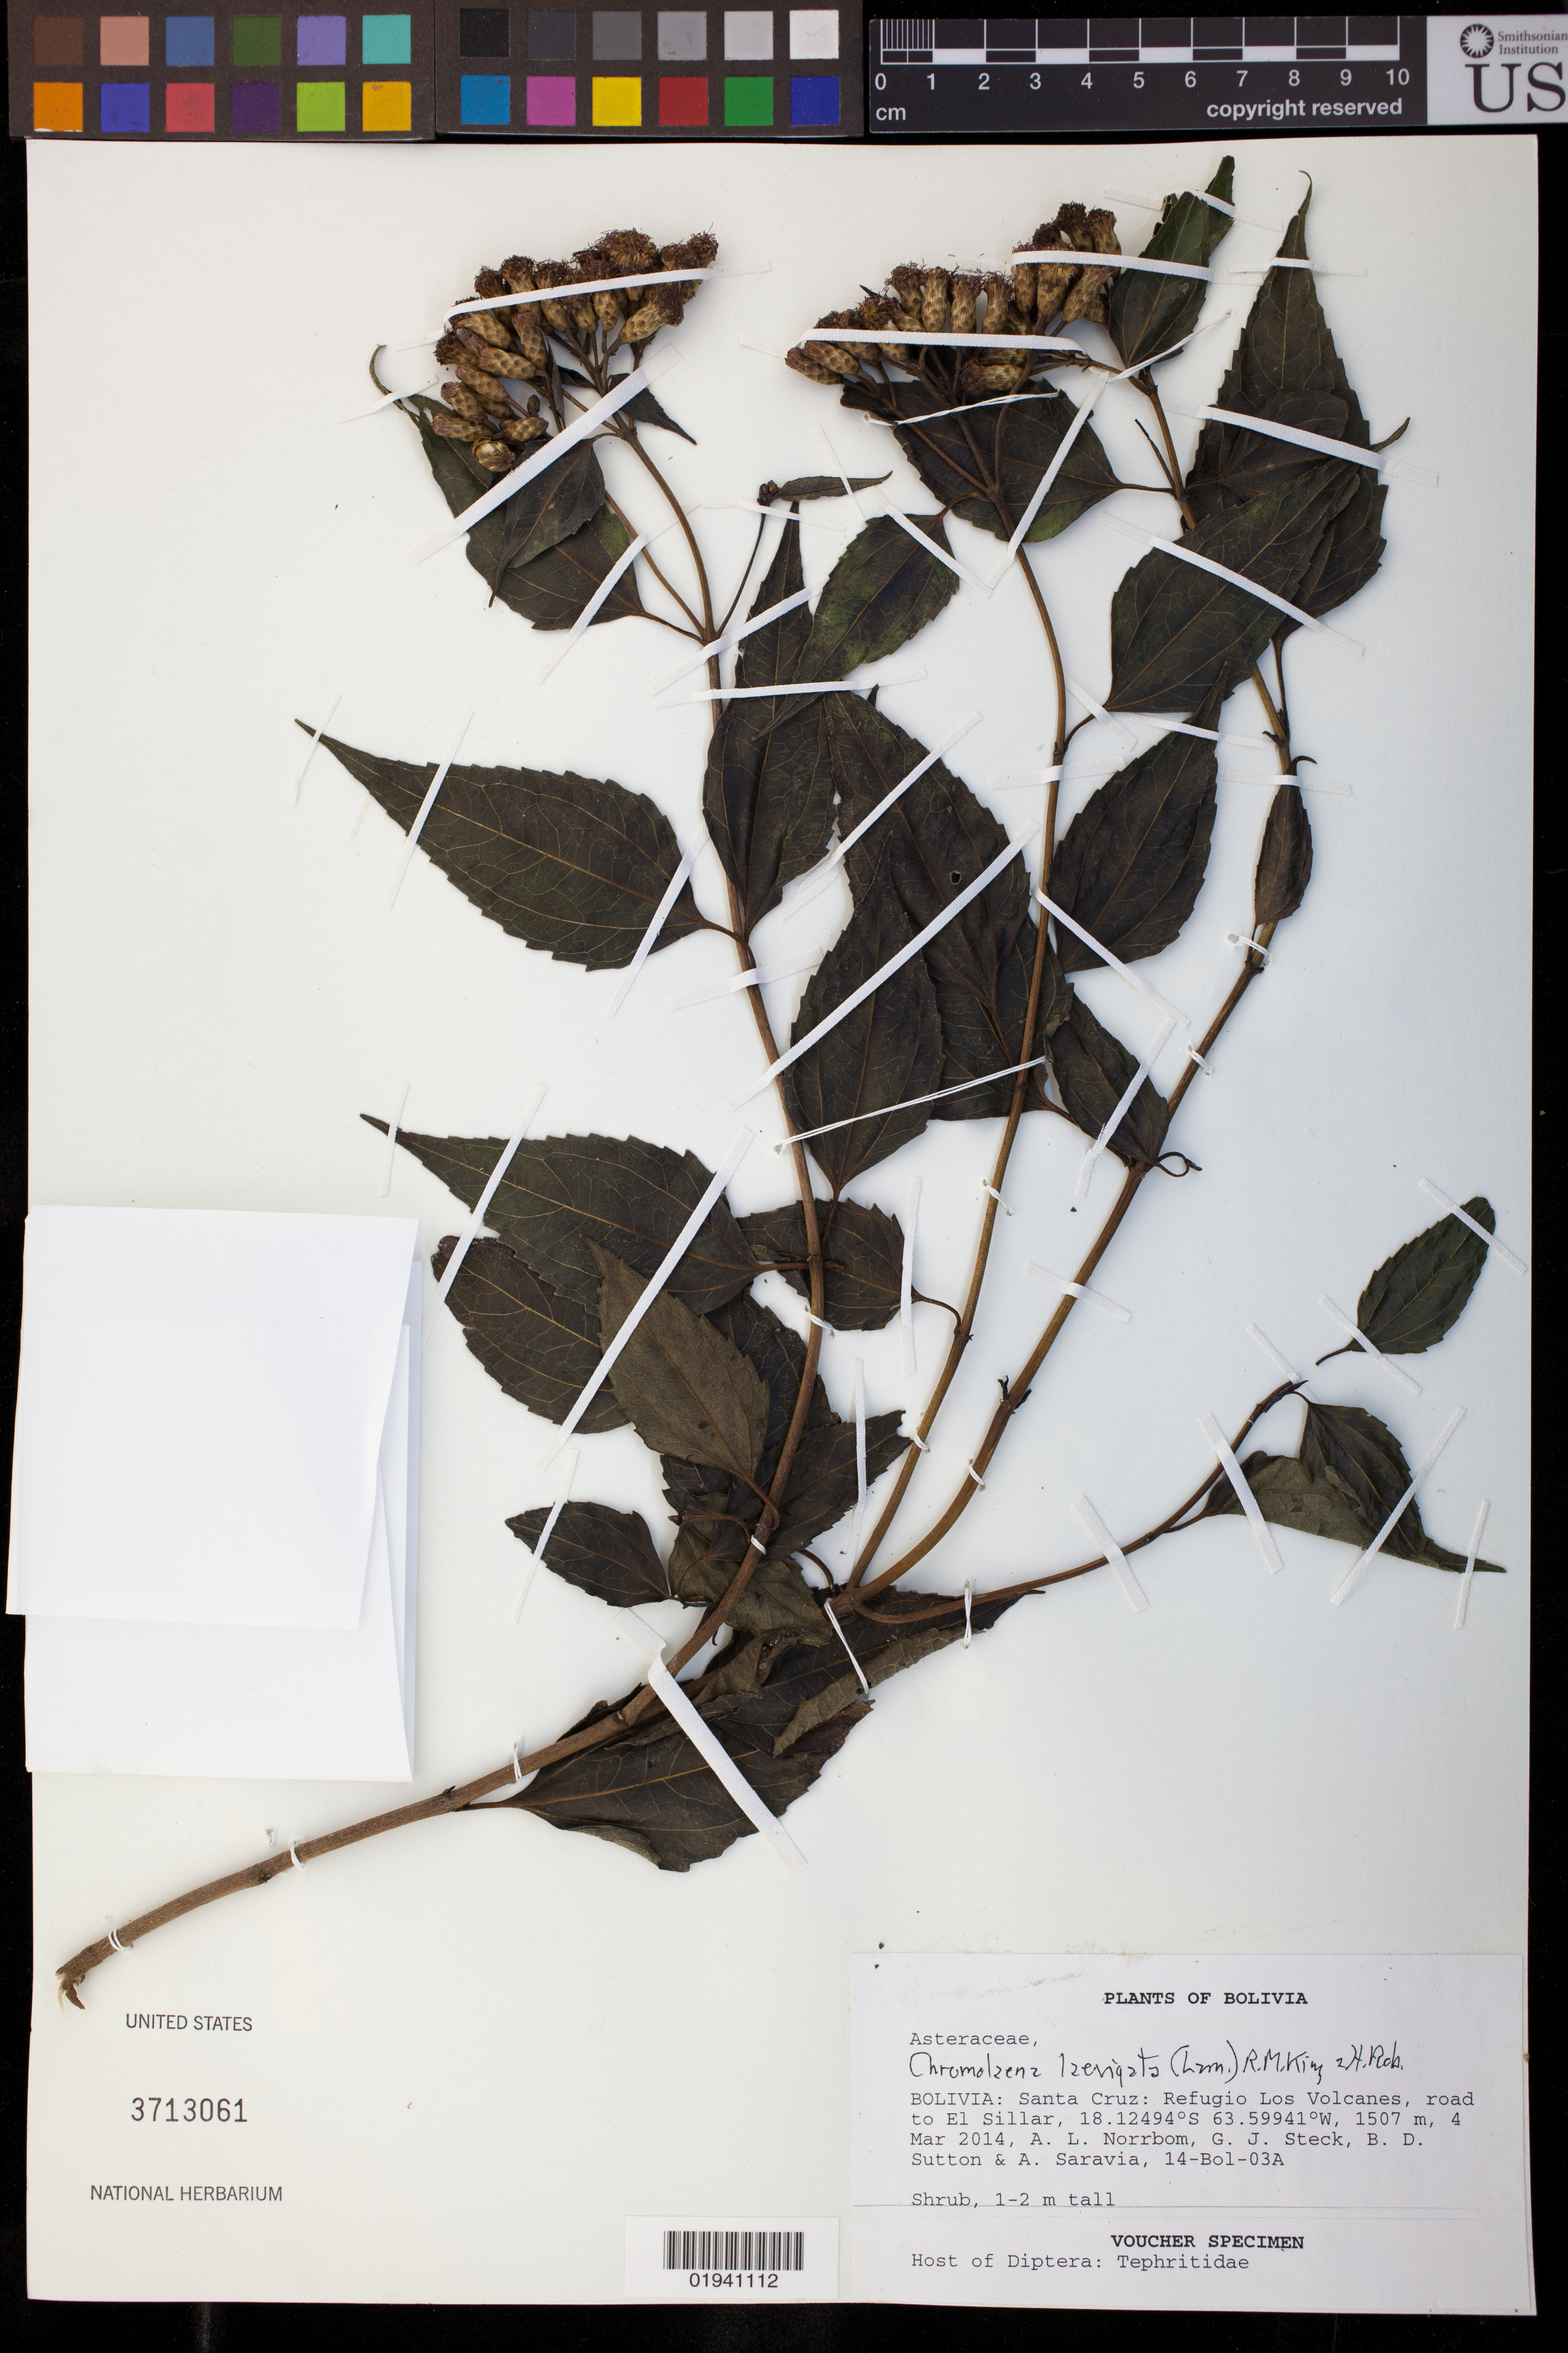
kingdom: Plantae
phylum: Tracheophyta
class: Magnoliopsida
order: Asterales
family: Asteraceae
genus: Chromolaena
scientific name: Chromolaena laevigata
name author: (Lam.) R.M. King & H. Rob.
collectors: A. L. Norrbom, G. Steck, B. Sutton & A. Saravia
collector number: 14-Bol-03A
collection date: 2014-03-04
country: Bolivia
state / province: Santa Cruz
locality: Refugio Los Volcanes, road to El Sillar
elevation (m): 1507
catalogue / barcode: US 3713061